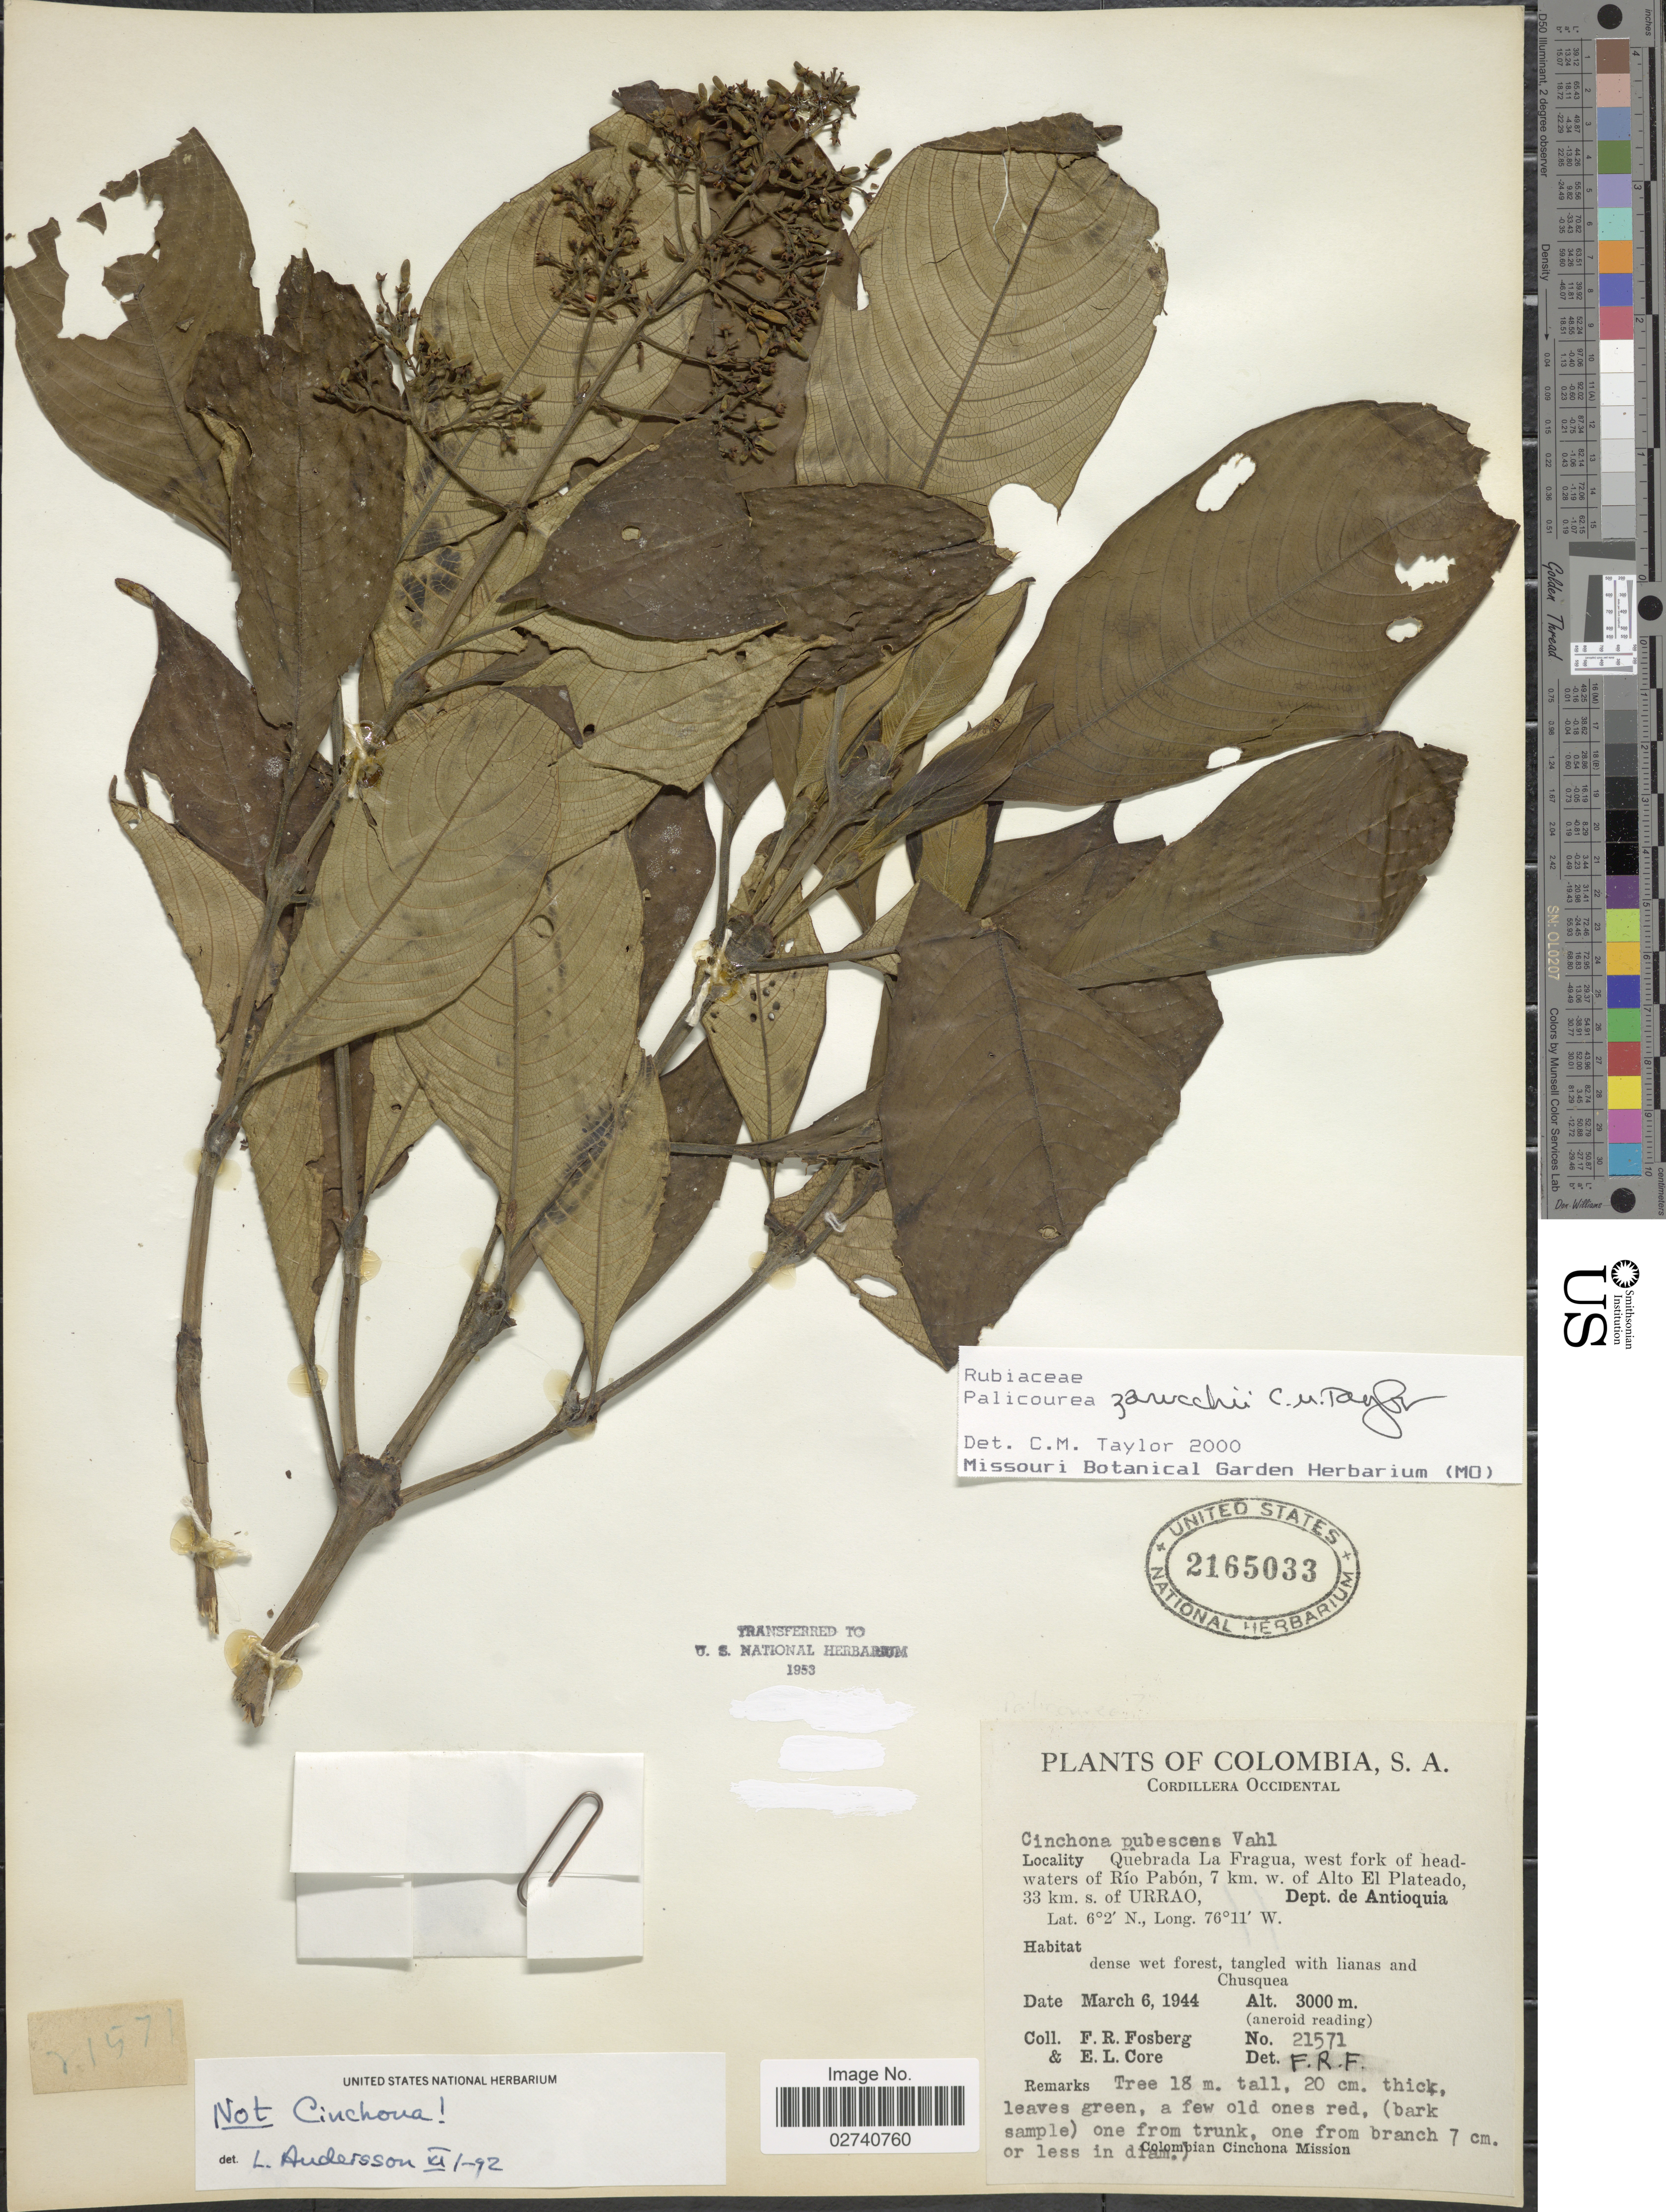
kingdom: Plantae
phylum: Tracheophyta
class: Magnoliopsida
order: Gentianales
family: Rubiaceae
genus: Palicourea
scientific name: Palicourea zarucchii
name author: C.M. Taylor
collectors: F. R. Fosberg & E. L. Core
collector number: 21571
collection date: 1944-03-06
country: Colombia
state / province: Antioquia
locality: Cordillera Occidental. Quebrada La Fragua, west fork of headwaters of Rio Pabon, 7 km. w. of Alto El Plateado, 33 km. s. of Urrao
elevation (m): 3000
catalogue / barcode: US 2165033